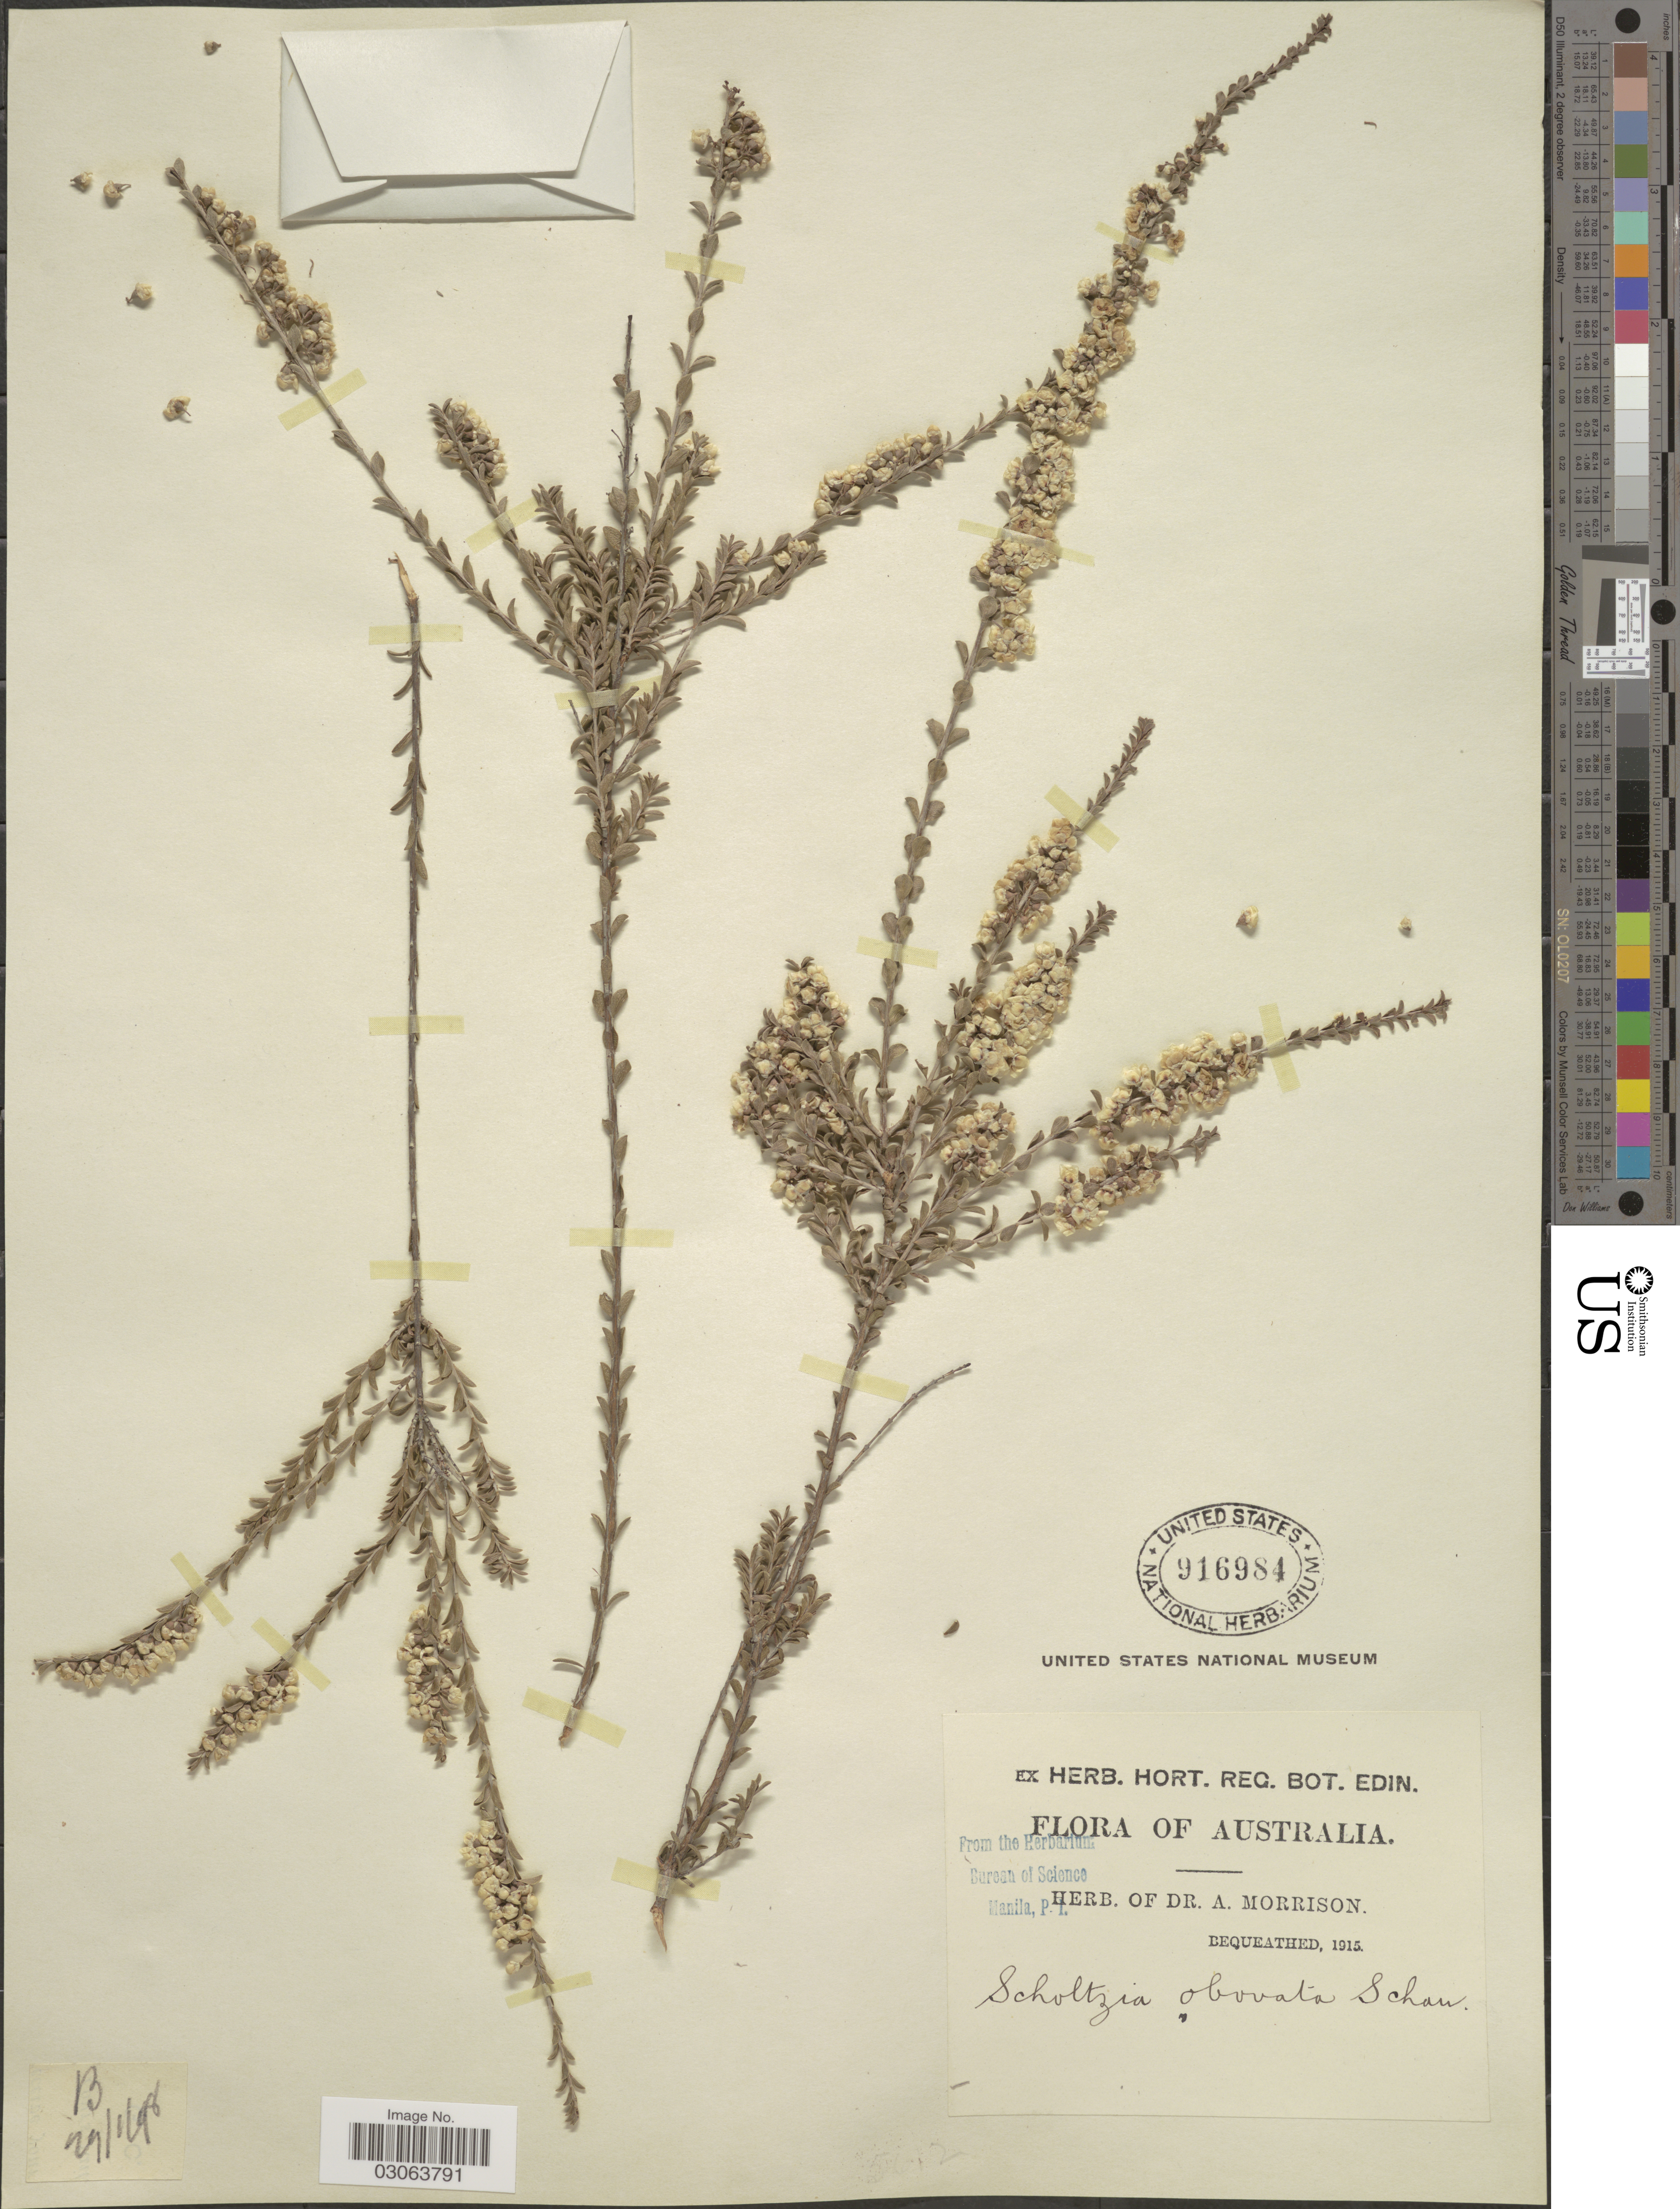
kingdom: Plantae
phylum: Tracheophyta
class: Magnoliopsida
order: Myrtales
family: Myrtaceae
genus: Scholtzia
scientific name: Scholtzia obovata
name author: (DC.) Schauer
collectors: ex herb. Dr. A. Morrison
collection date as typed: Transcribed d/m/y: 29/1/98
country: Australia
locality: B.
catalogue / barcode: US 916984